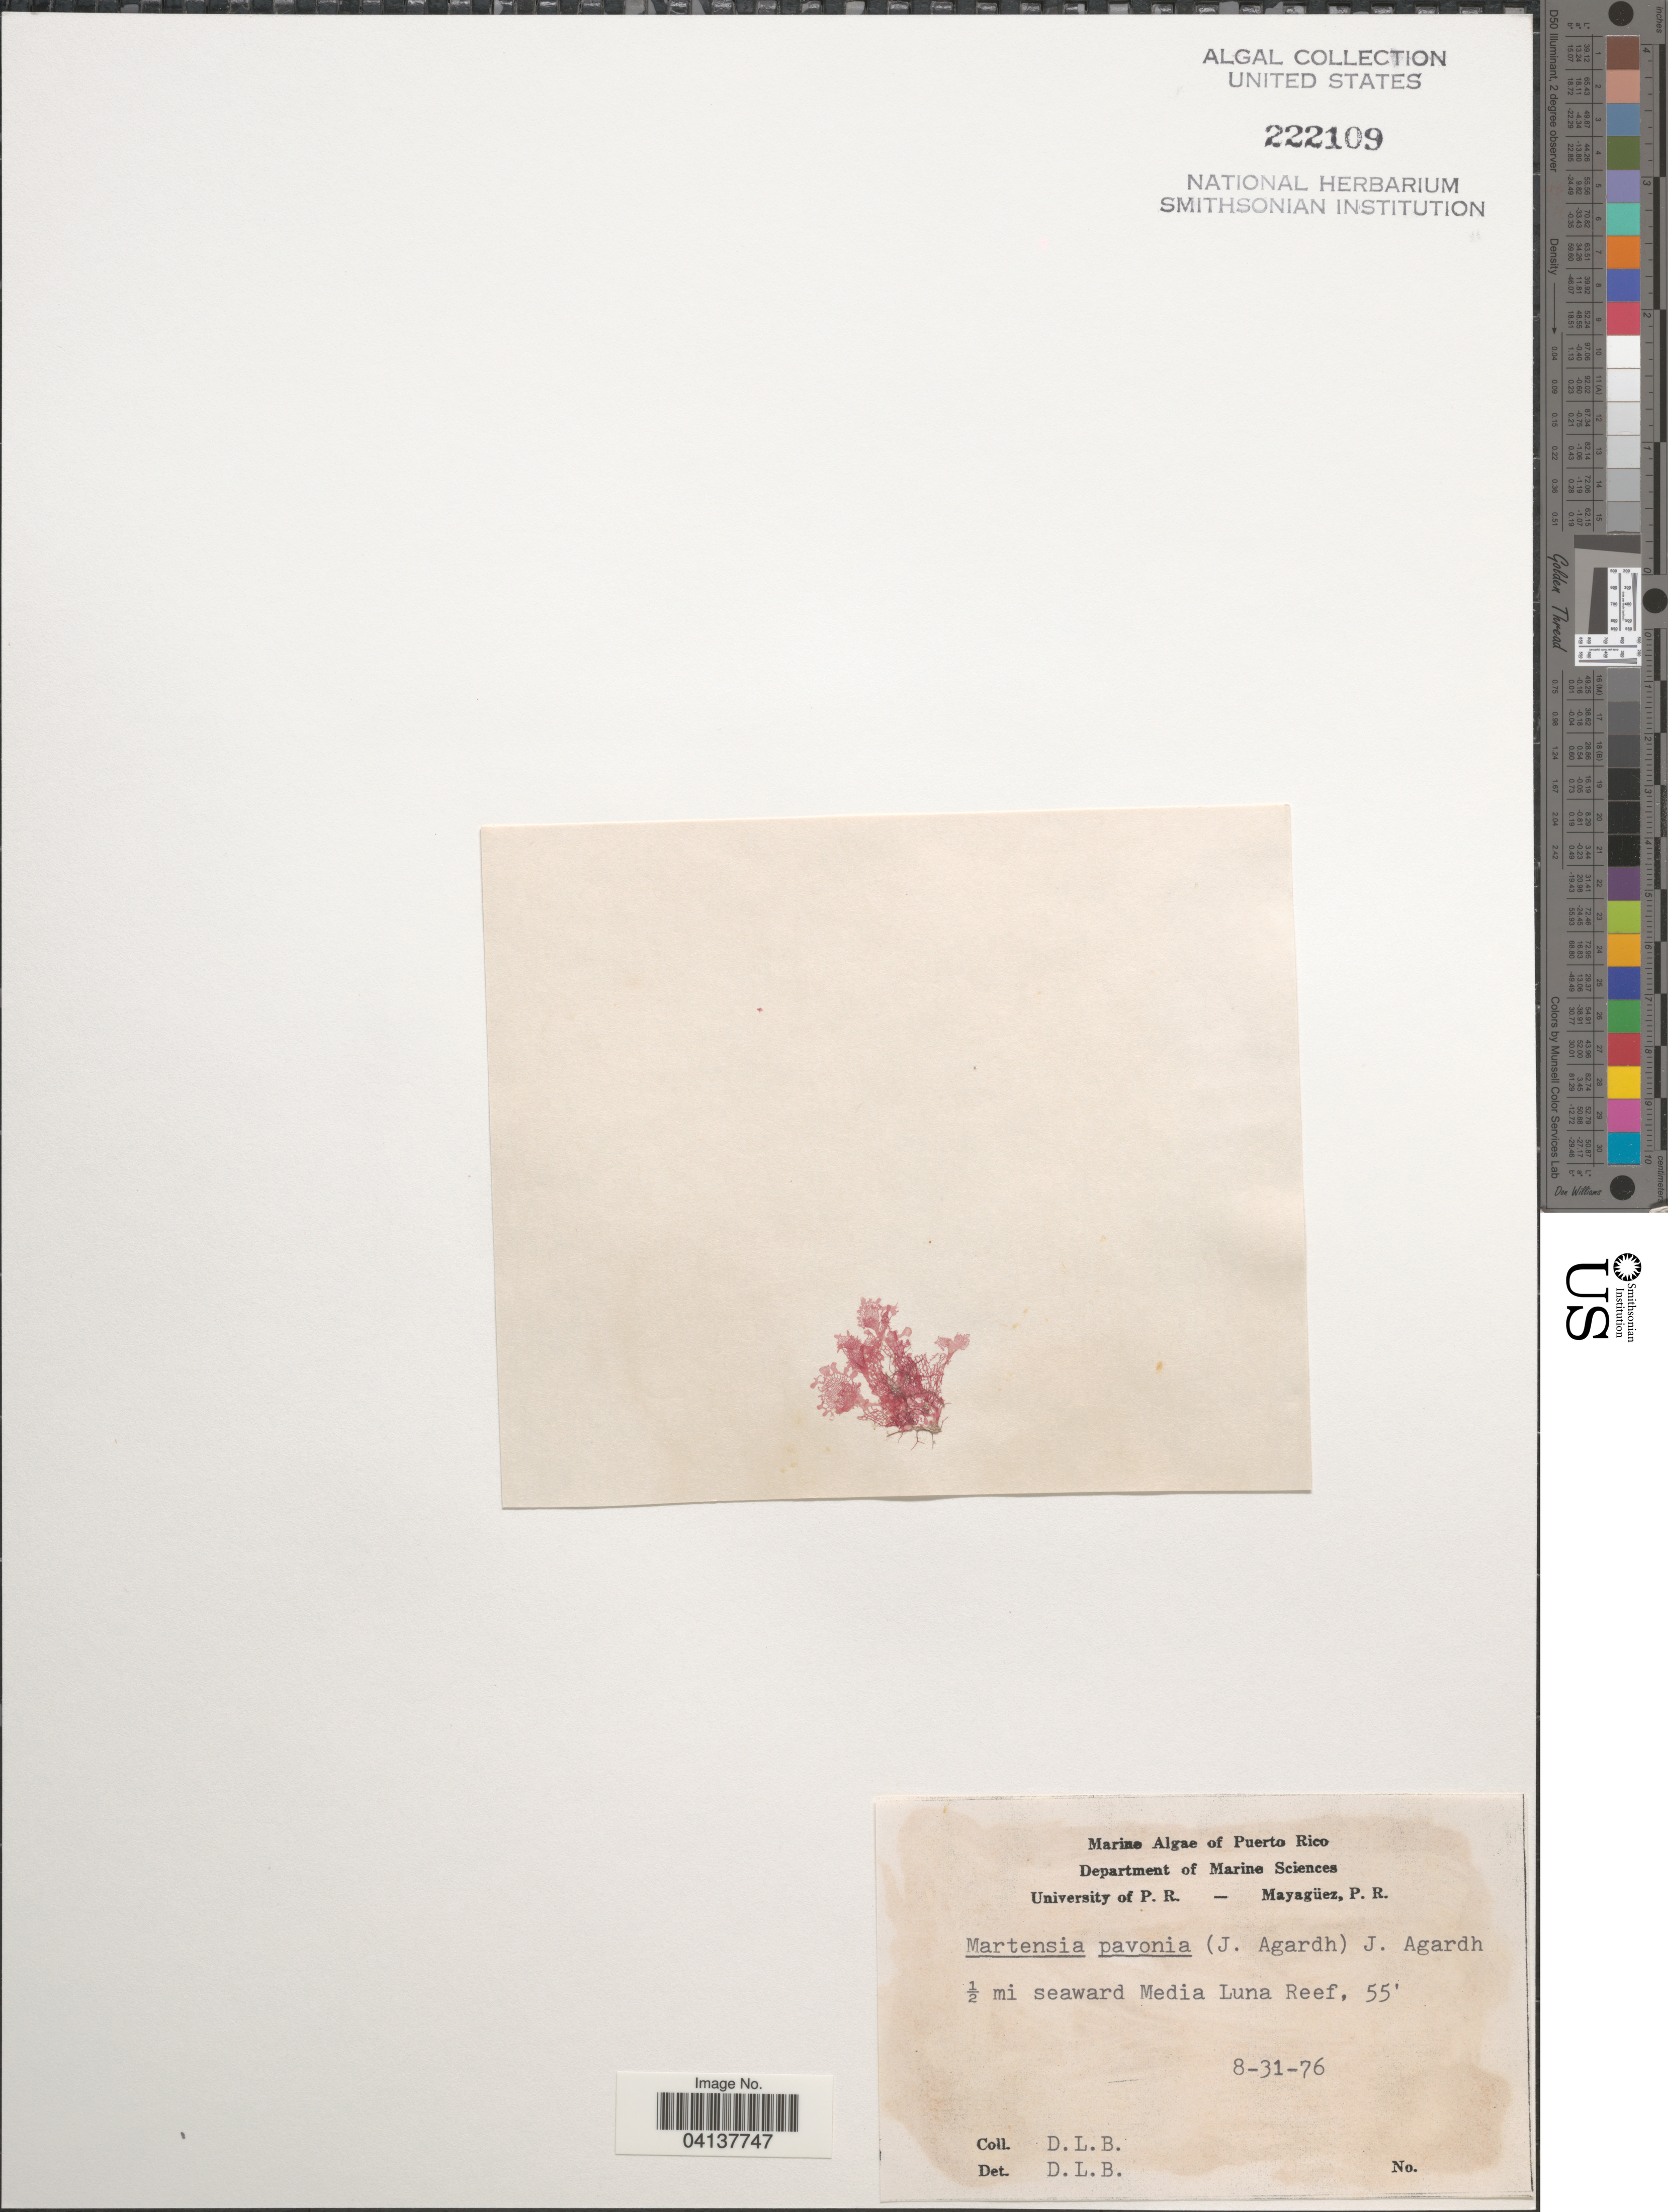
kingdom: Plantae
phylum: Rhodophyta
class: Florideophyceae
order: Ceramiales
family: Delesseriaceae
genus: Martensia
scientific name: Martensia pavonia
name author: (J. Agardh) J. Agardh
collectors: D. L. B.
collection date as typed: Transcribed d/m/y: 31/8/76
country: Puerto Rico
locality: ½ mi seaward Media Luna Reef.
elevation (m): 17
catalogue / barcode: US 222109